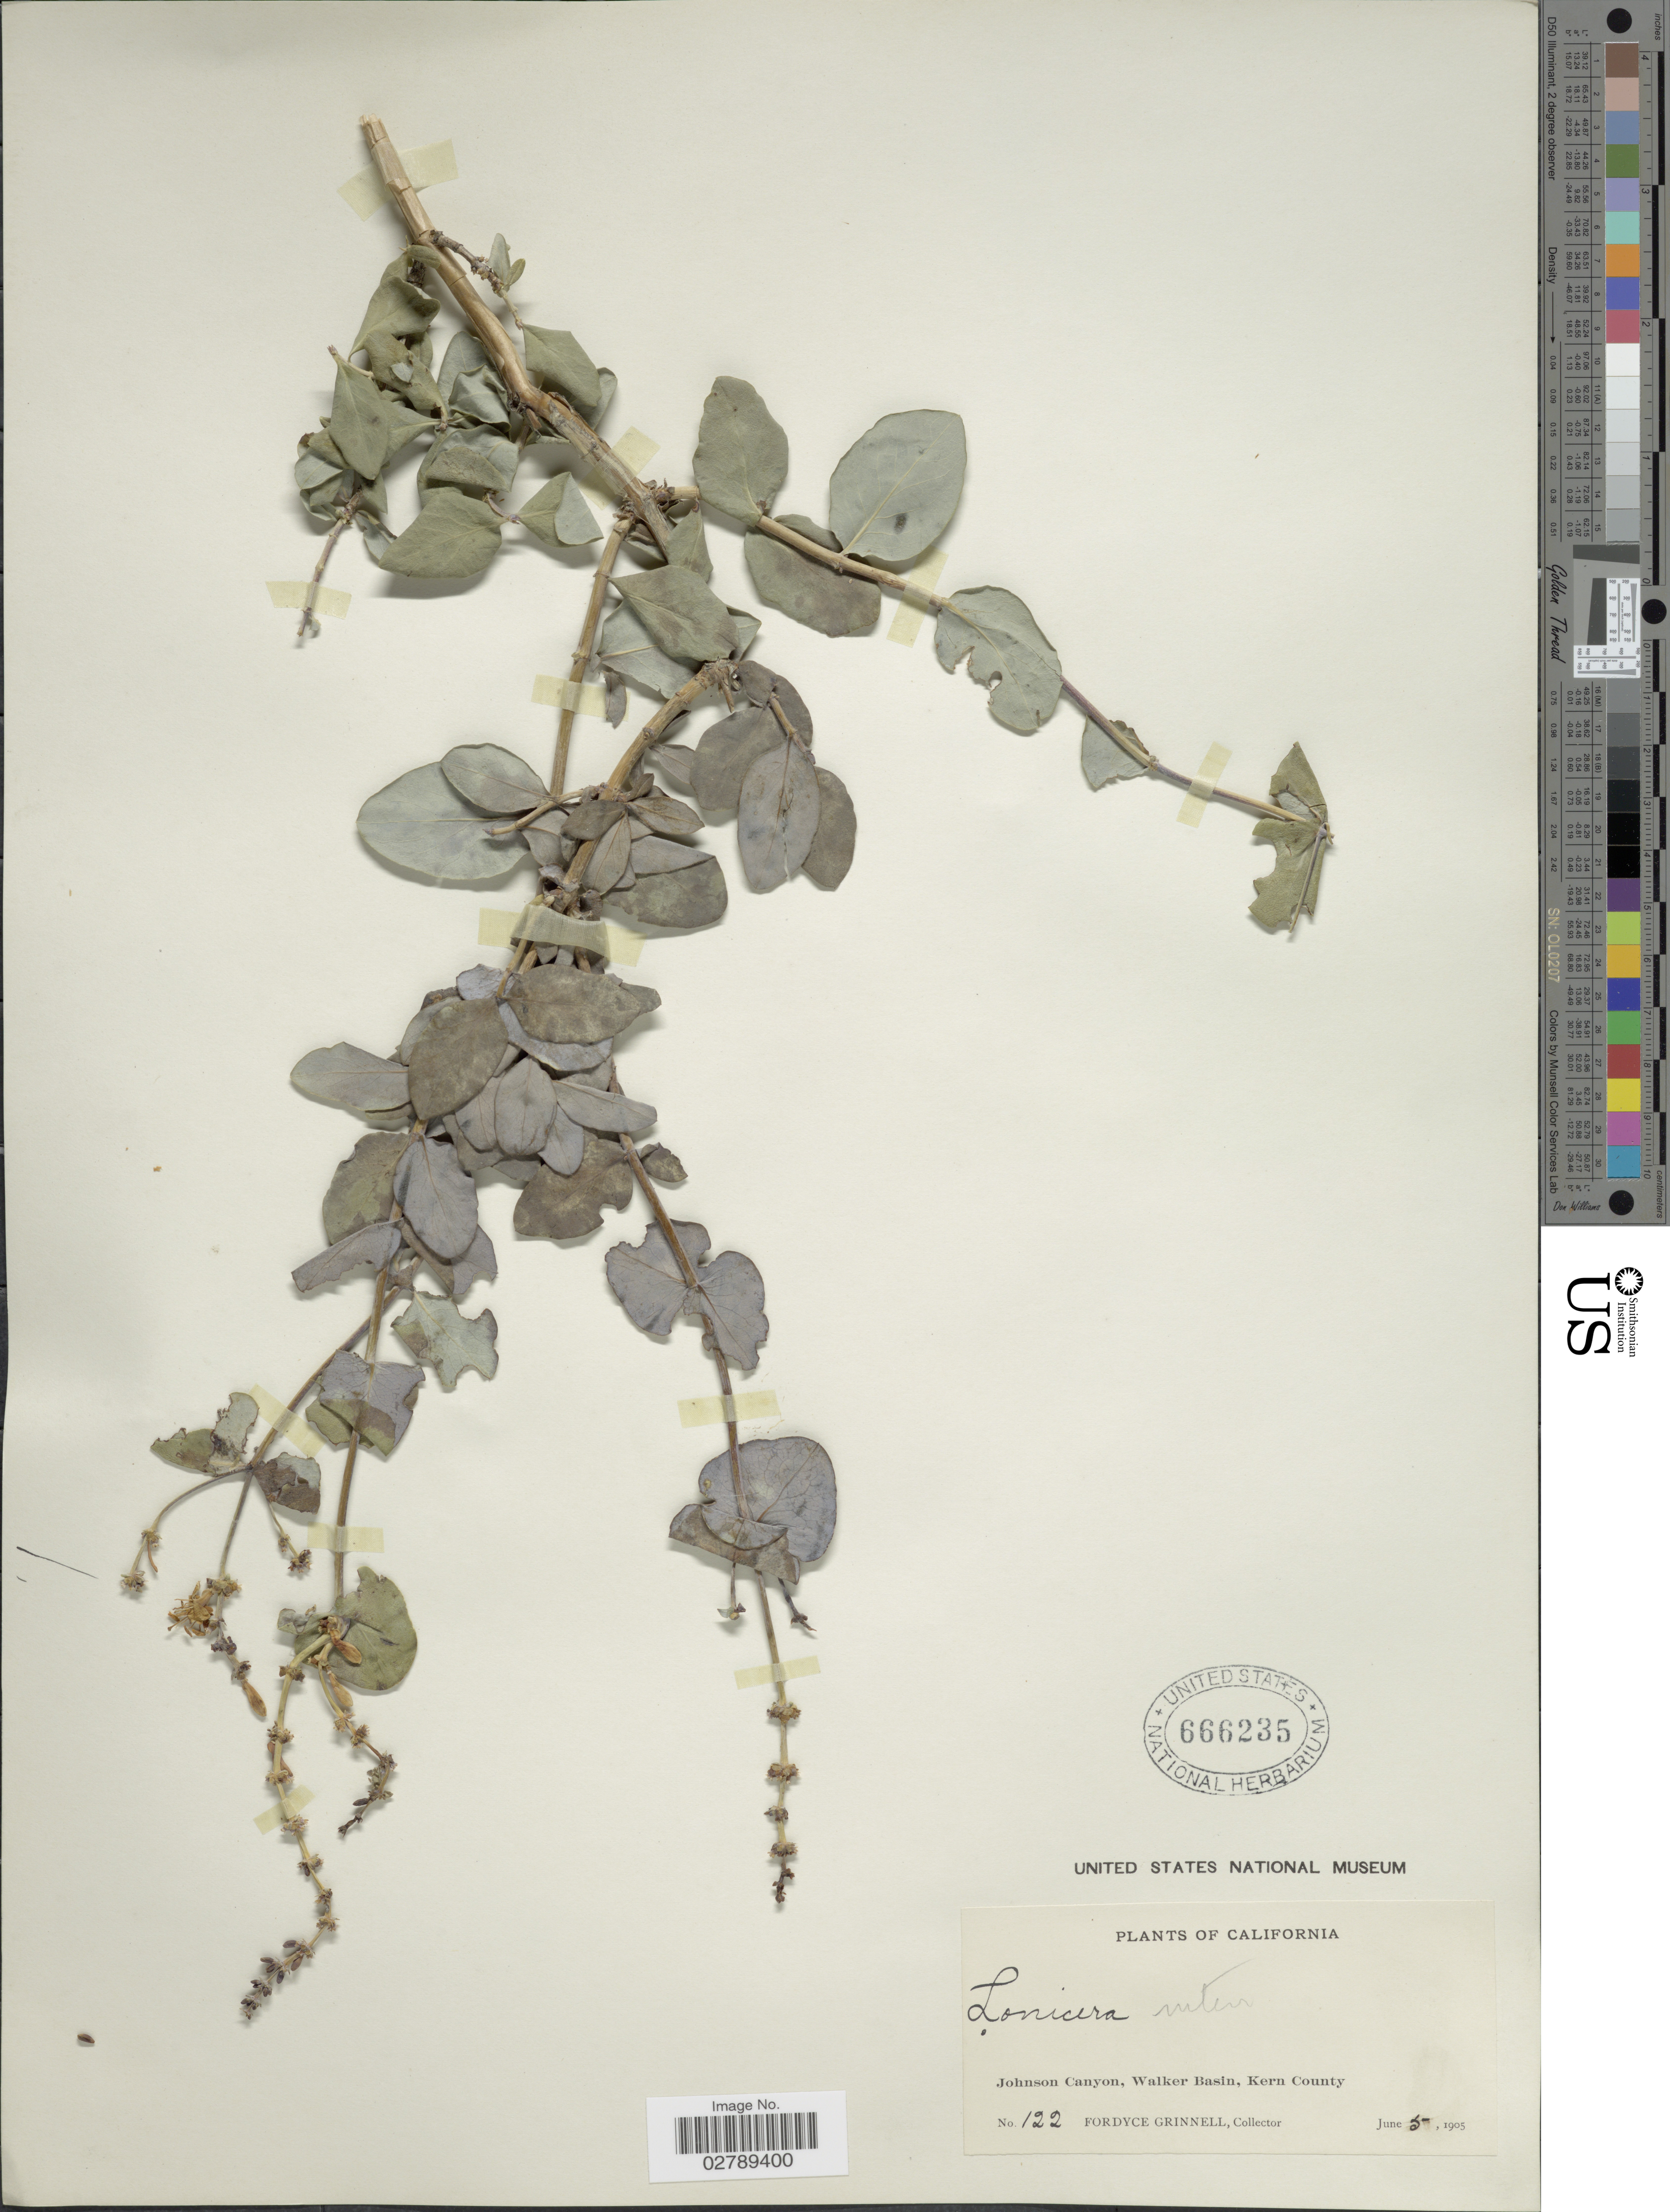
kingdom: Plantae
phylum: Tracheophyta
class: Magnoliopsida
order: Dipsacales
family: Caprifoliaceae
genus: Lonicera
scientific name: Lonicera interrupta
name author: Benth.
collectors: F. Grinnell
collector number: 122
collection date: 1905-06-05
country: United States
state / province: California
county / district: Kern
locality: Johnson Canyon, Walker Basin, Kern County.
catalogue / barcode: US 666235